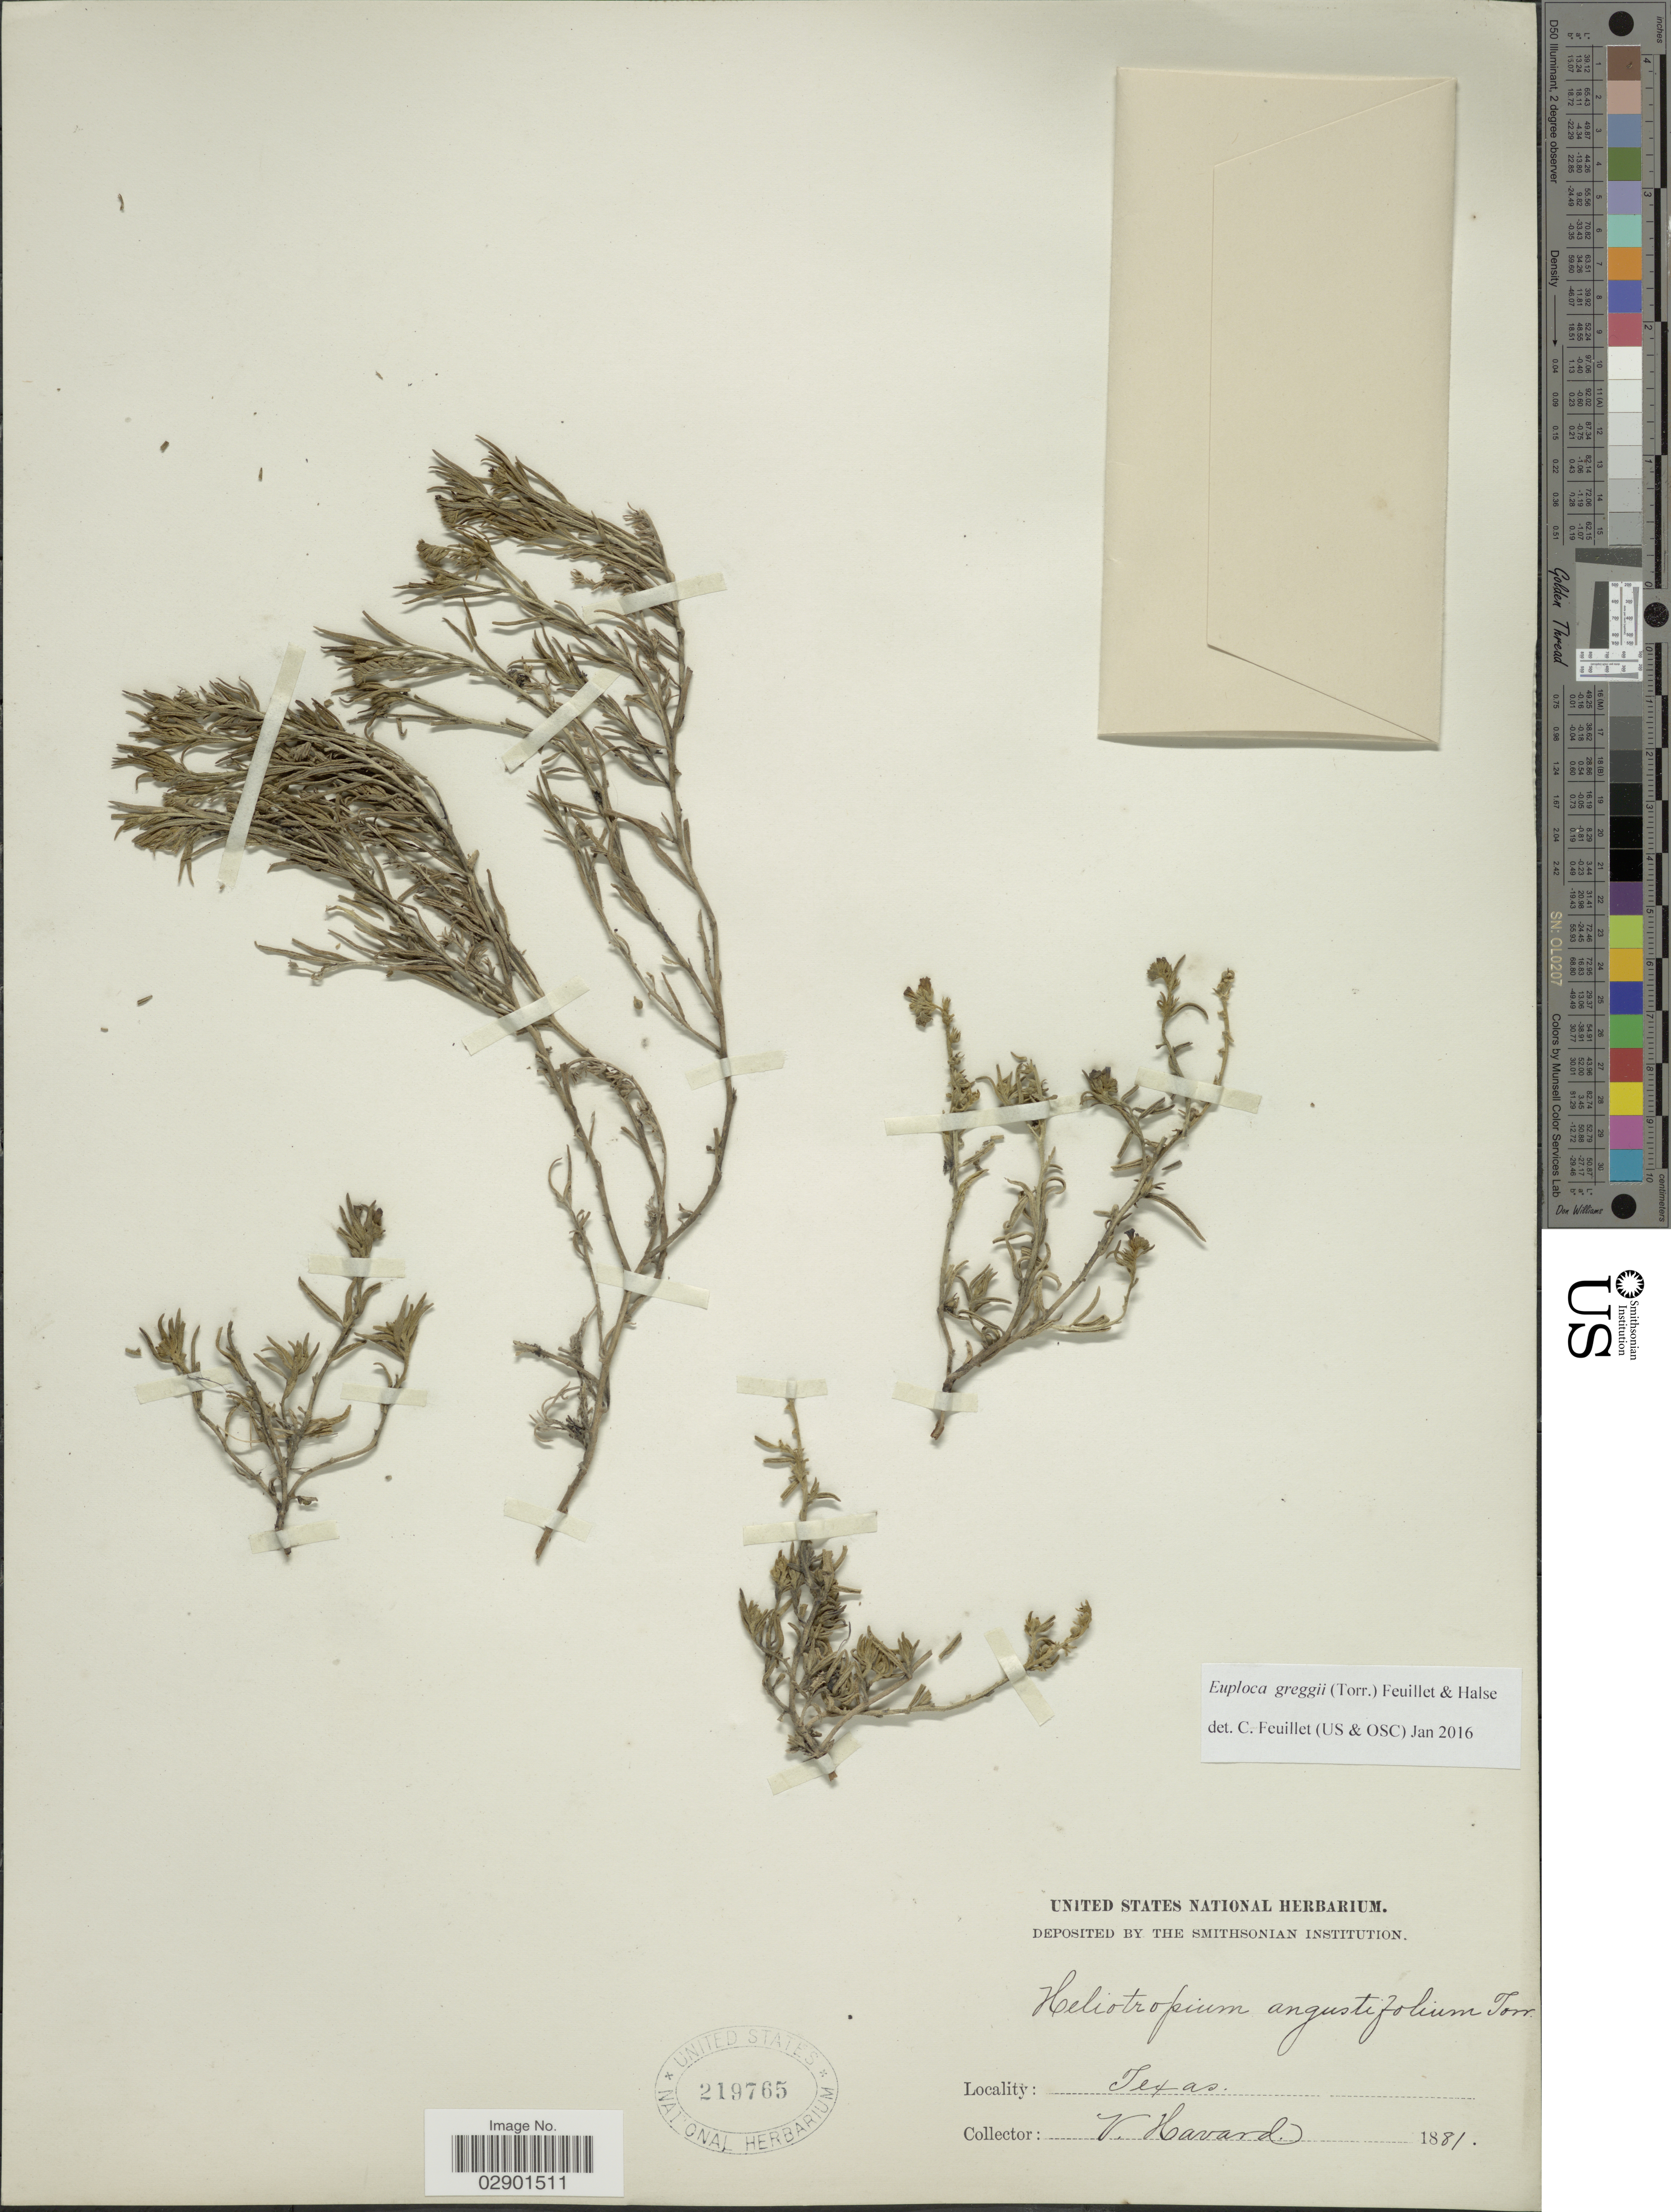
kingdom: Plantae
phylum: Tracheophyta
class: Magnoliopsida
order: Boraginales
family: Heliotropiaceae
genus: Euploca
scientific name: Euploca greggii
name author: (Torr.) Feuillet & Halse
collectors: V. Havard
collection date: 1881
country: United States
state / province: Texas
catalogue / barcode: US 219765